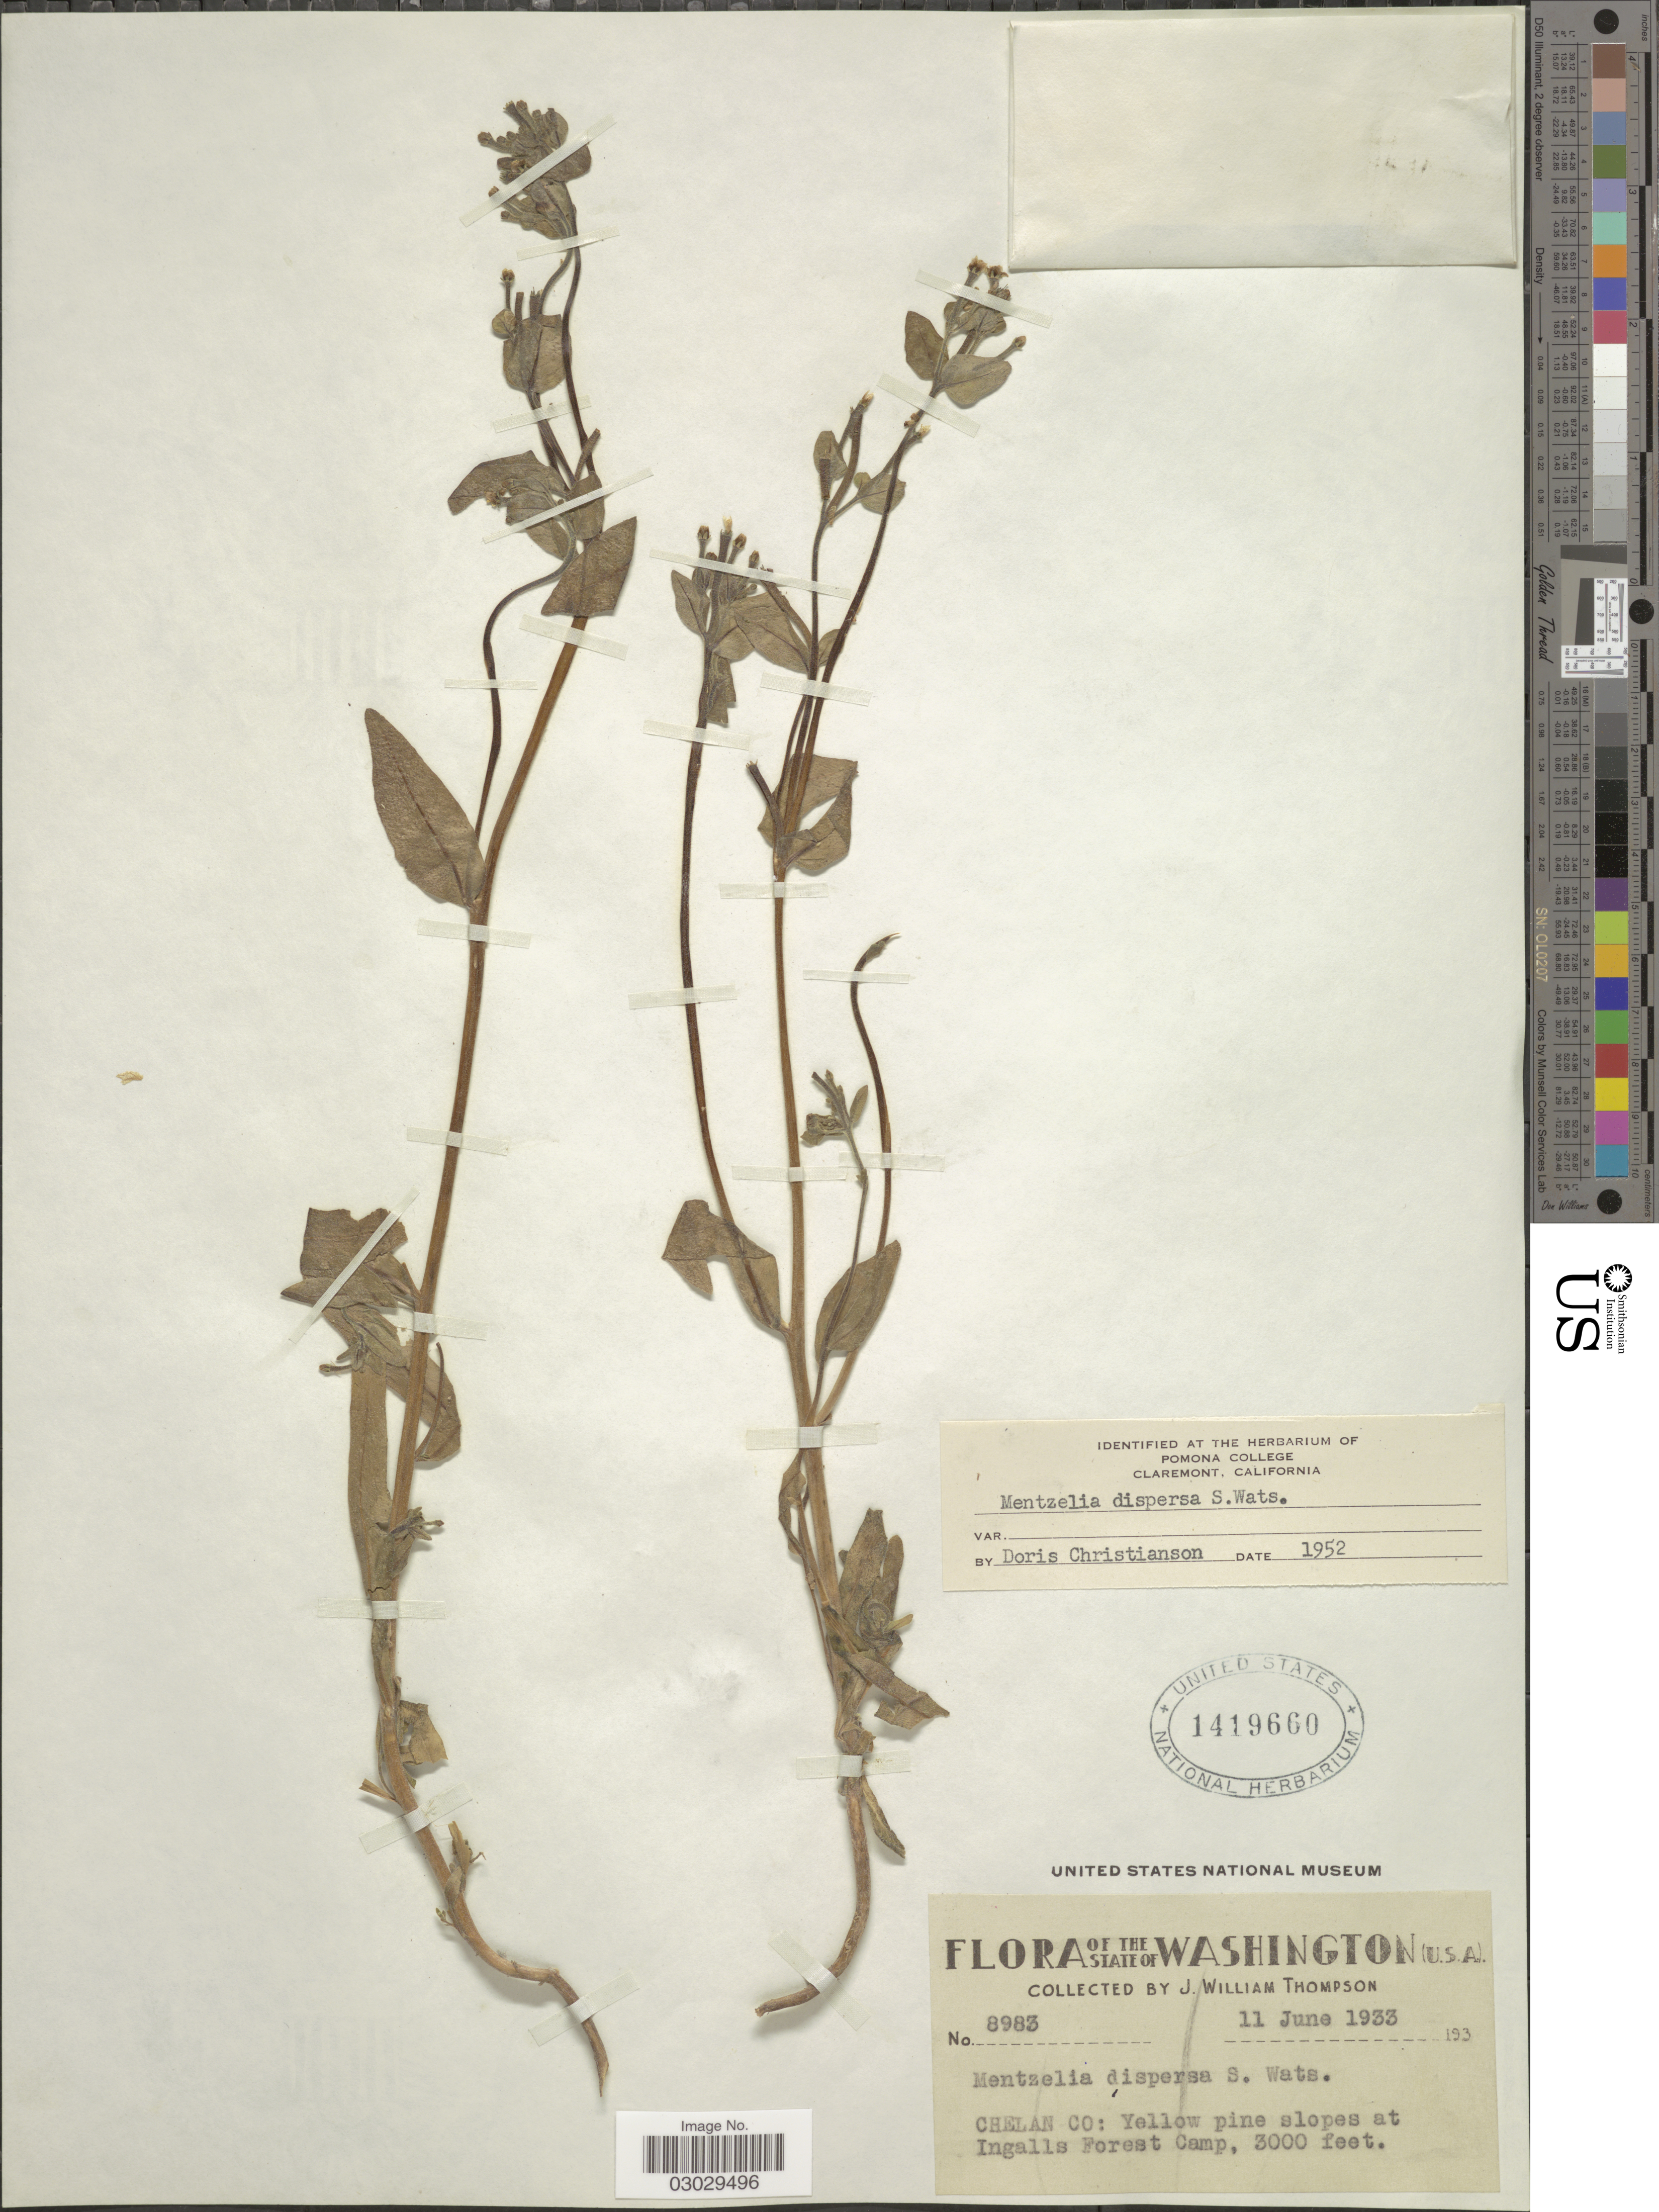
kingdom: Plantae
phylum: Tracheophyta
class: Magnoliopsida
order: Cornales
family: Loasaceae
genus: Mentzelia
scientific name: Mentzelia dispersa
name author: S. Watson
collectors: J. W. Thompson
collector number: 8983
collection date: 1933-06-11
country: United States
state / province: Washington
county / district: Chelan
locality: Chelan Co: Yellow pine slopes at Ingalls Forest Camp.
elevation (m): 914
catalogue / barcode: US 1419660